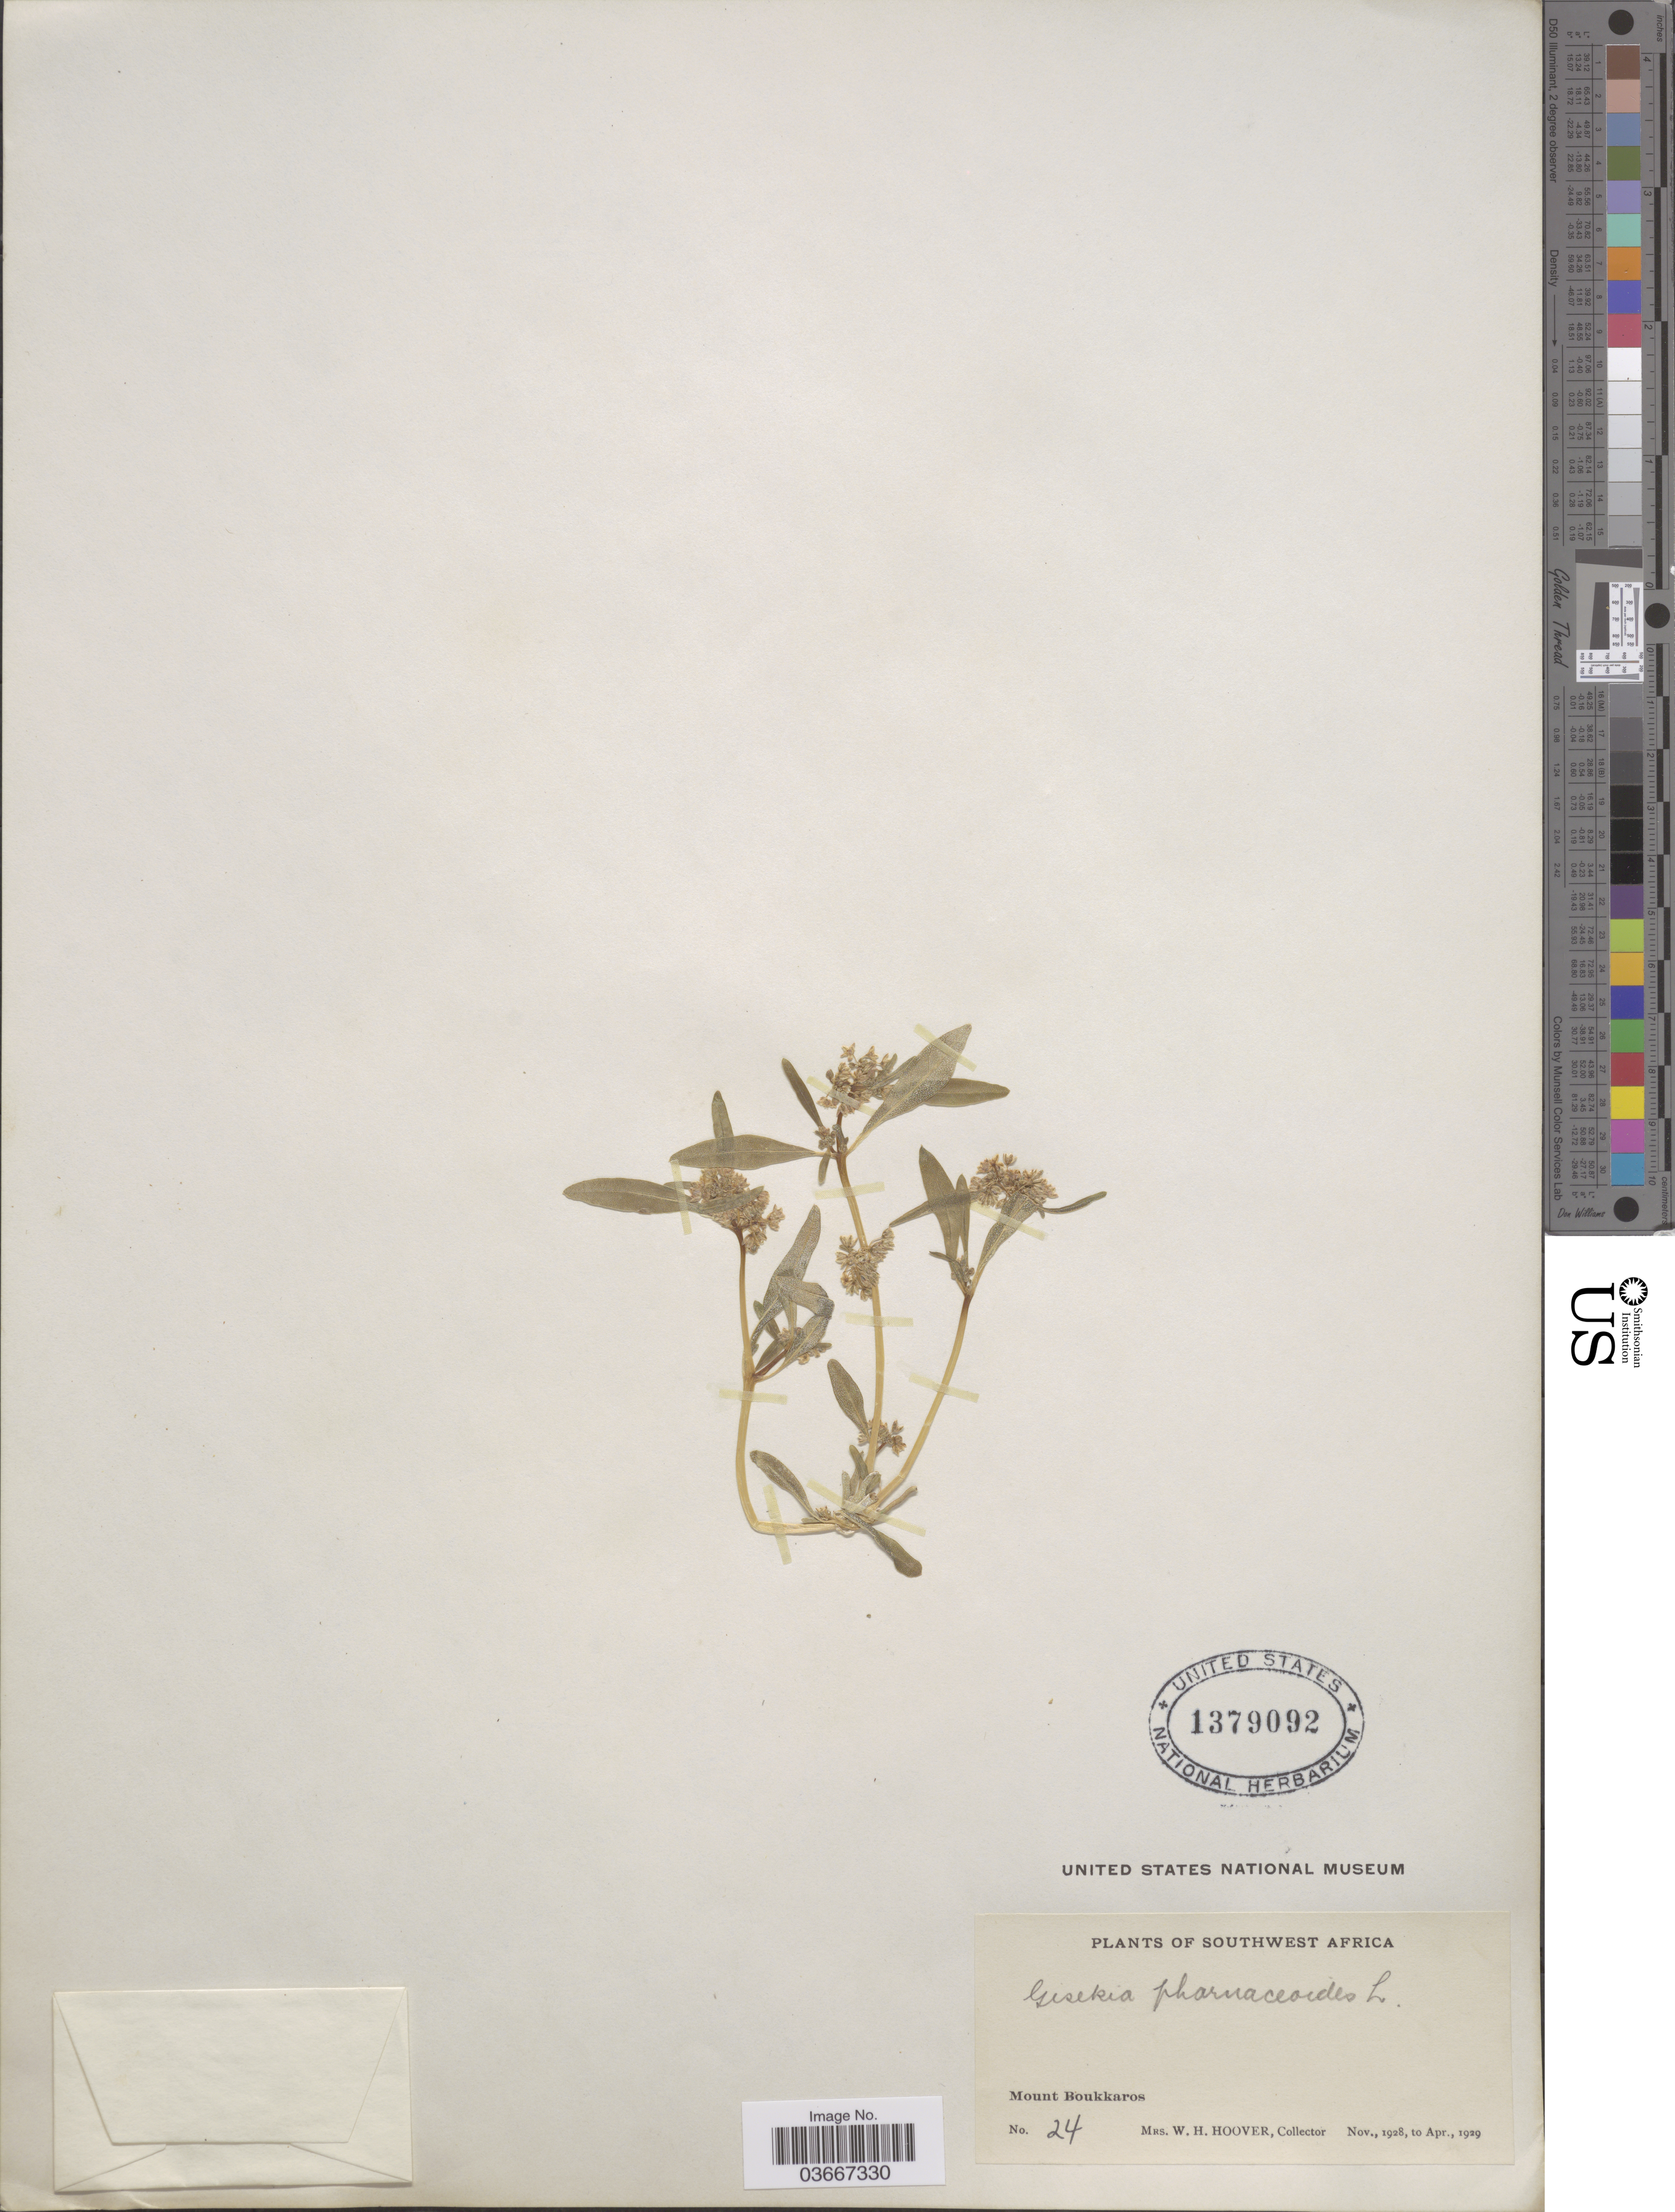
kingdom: Plantae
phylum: Tracheophyta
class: Magnoliopsida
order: Caryophyllales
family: Gisekiaceae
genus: Gisekia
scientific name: Gisekia pharnaceoides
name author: L.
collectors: W. H. Hoover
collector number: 24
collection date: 1928-11/1929-04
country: Namibia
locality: Southwest Africa. Mount Boukkaros.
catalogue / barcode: US 1379092